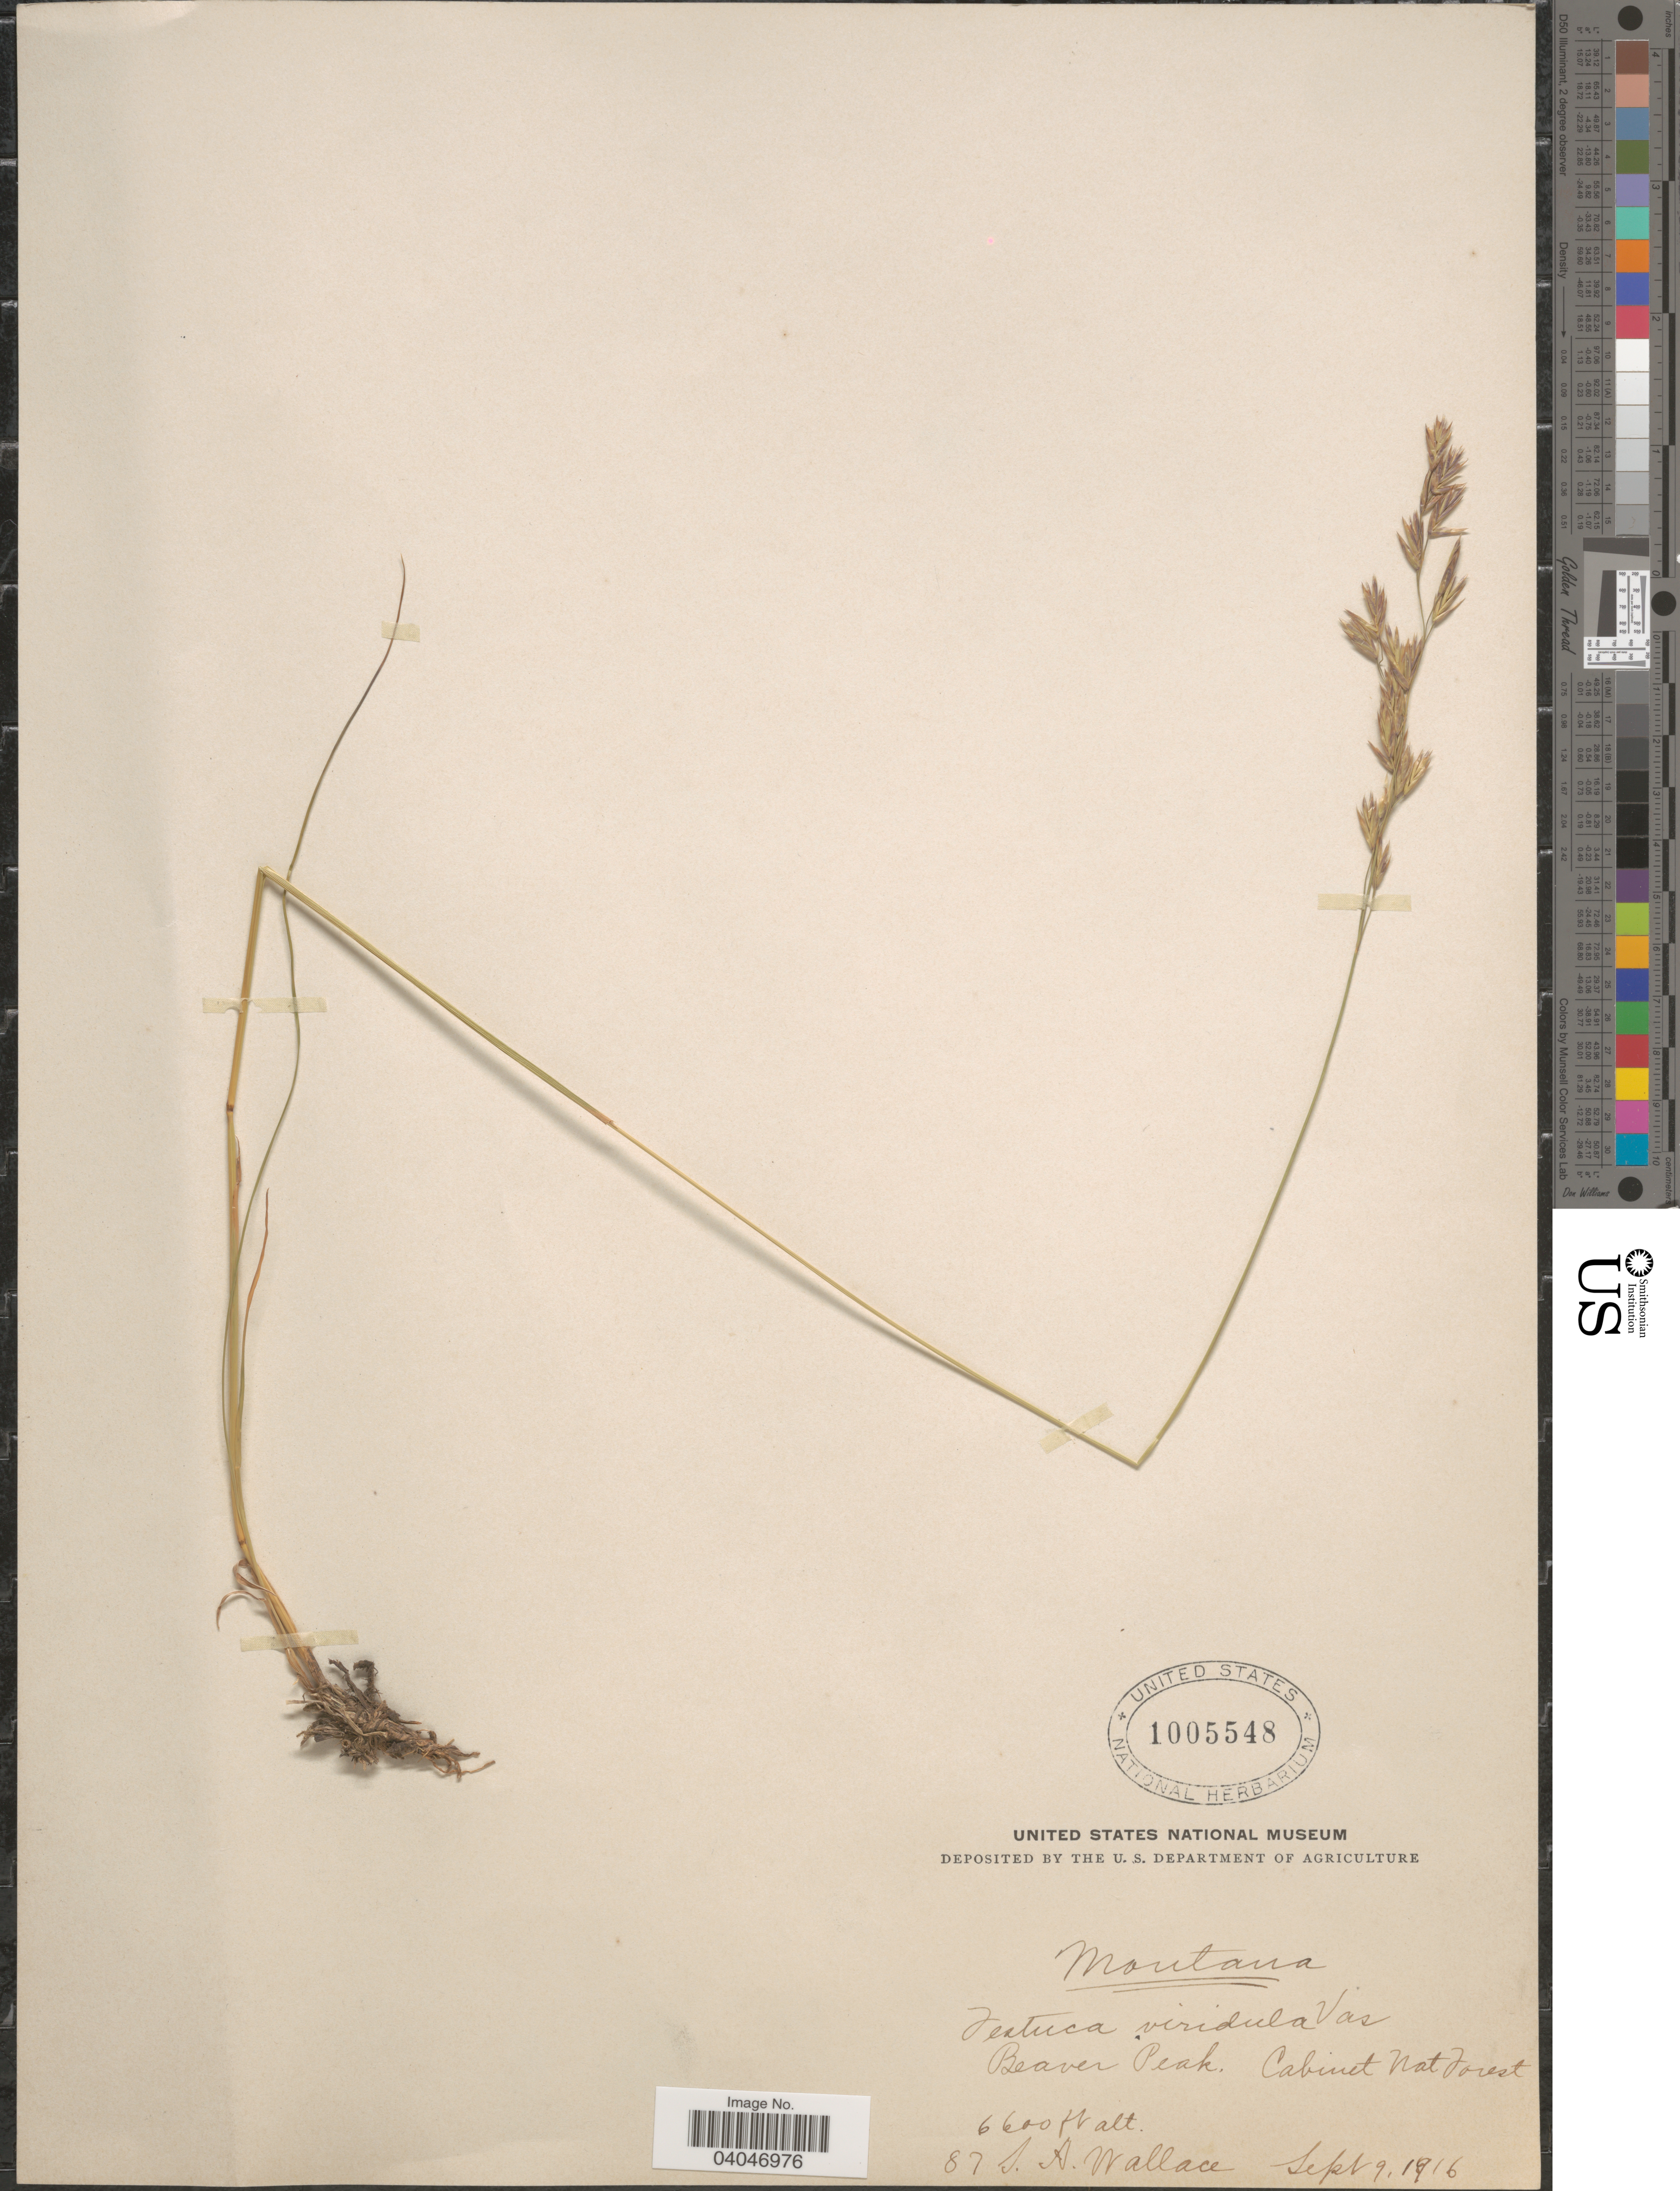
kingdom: Plantae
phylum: Tracheophyta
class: Liliopsida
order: Poales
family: Poaceae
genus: Festuca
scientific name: Festuca viridula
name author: Vasey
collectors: S. Wallace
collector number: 87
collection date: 1916-09-09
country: United States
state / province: Montana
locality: Beaver Peak. Cabinet Nat Forest.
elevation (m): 2012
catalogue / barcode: US 1005548